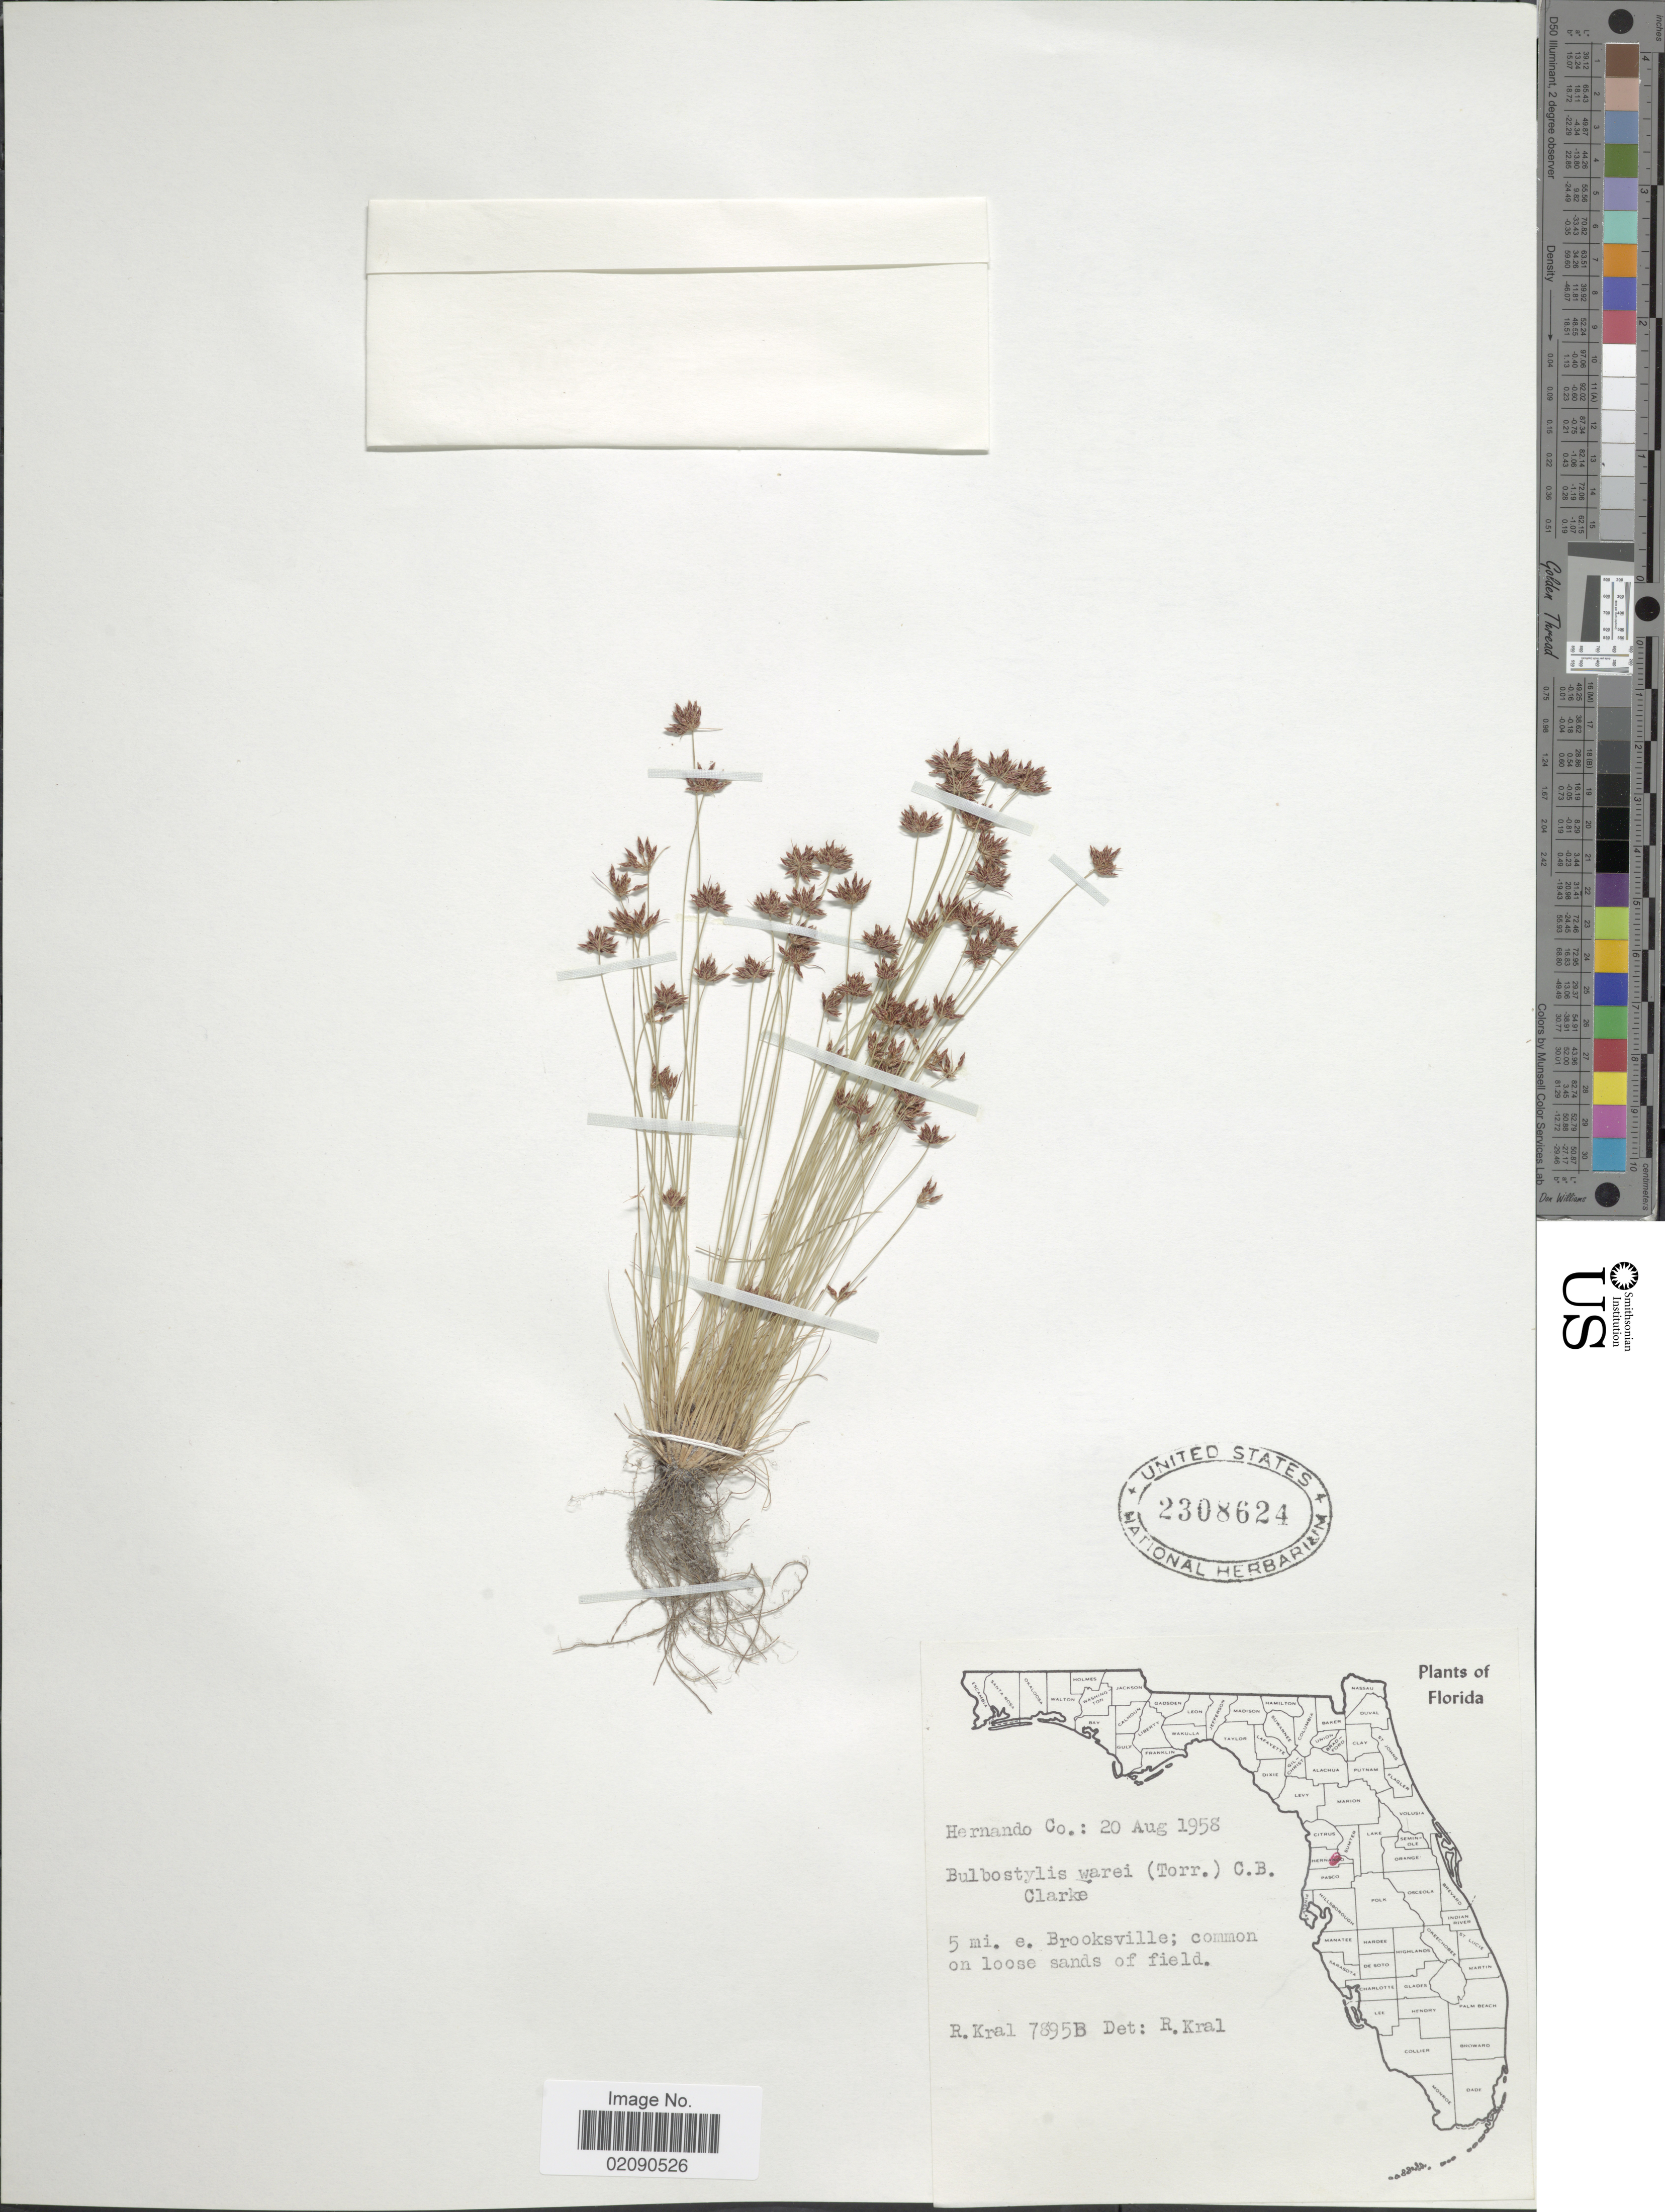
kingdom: Plantae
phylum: Tracheophyta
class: Liliopsida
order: Poales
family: Cyperaceae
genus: Bulbostylis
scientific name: Bulbostylis warei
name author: (Torr.) C.B. Clarke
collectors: R. Kral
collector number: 7895B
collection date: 1958-08-20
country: United States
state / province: Florida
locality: Hernando Co, 5 mi e Brooksville; common on loose sands of field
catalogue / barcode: US 2308624